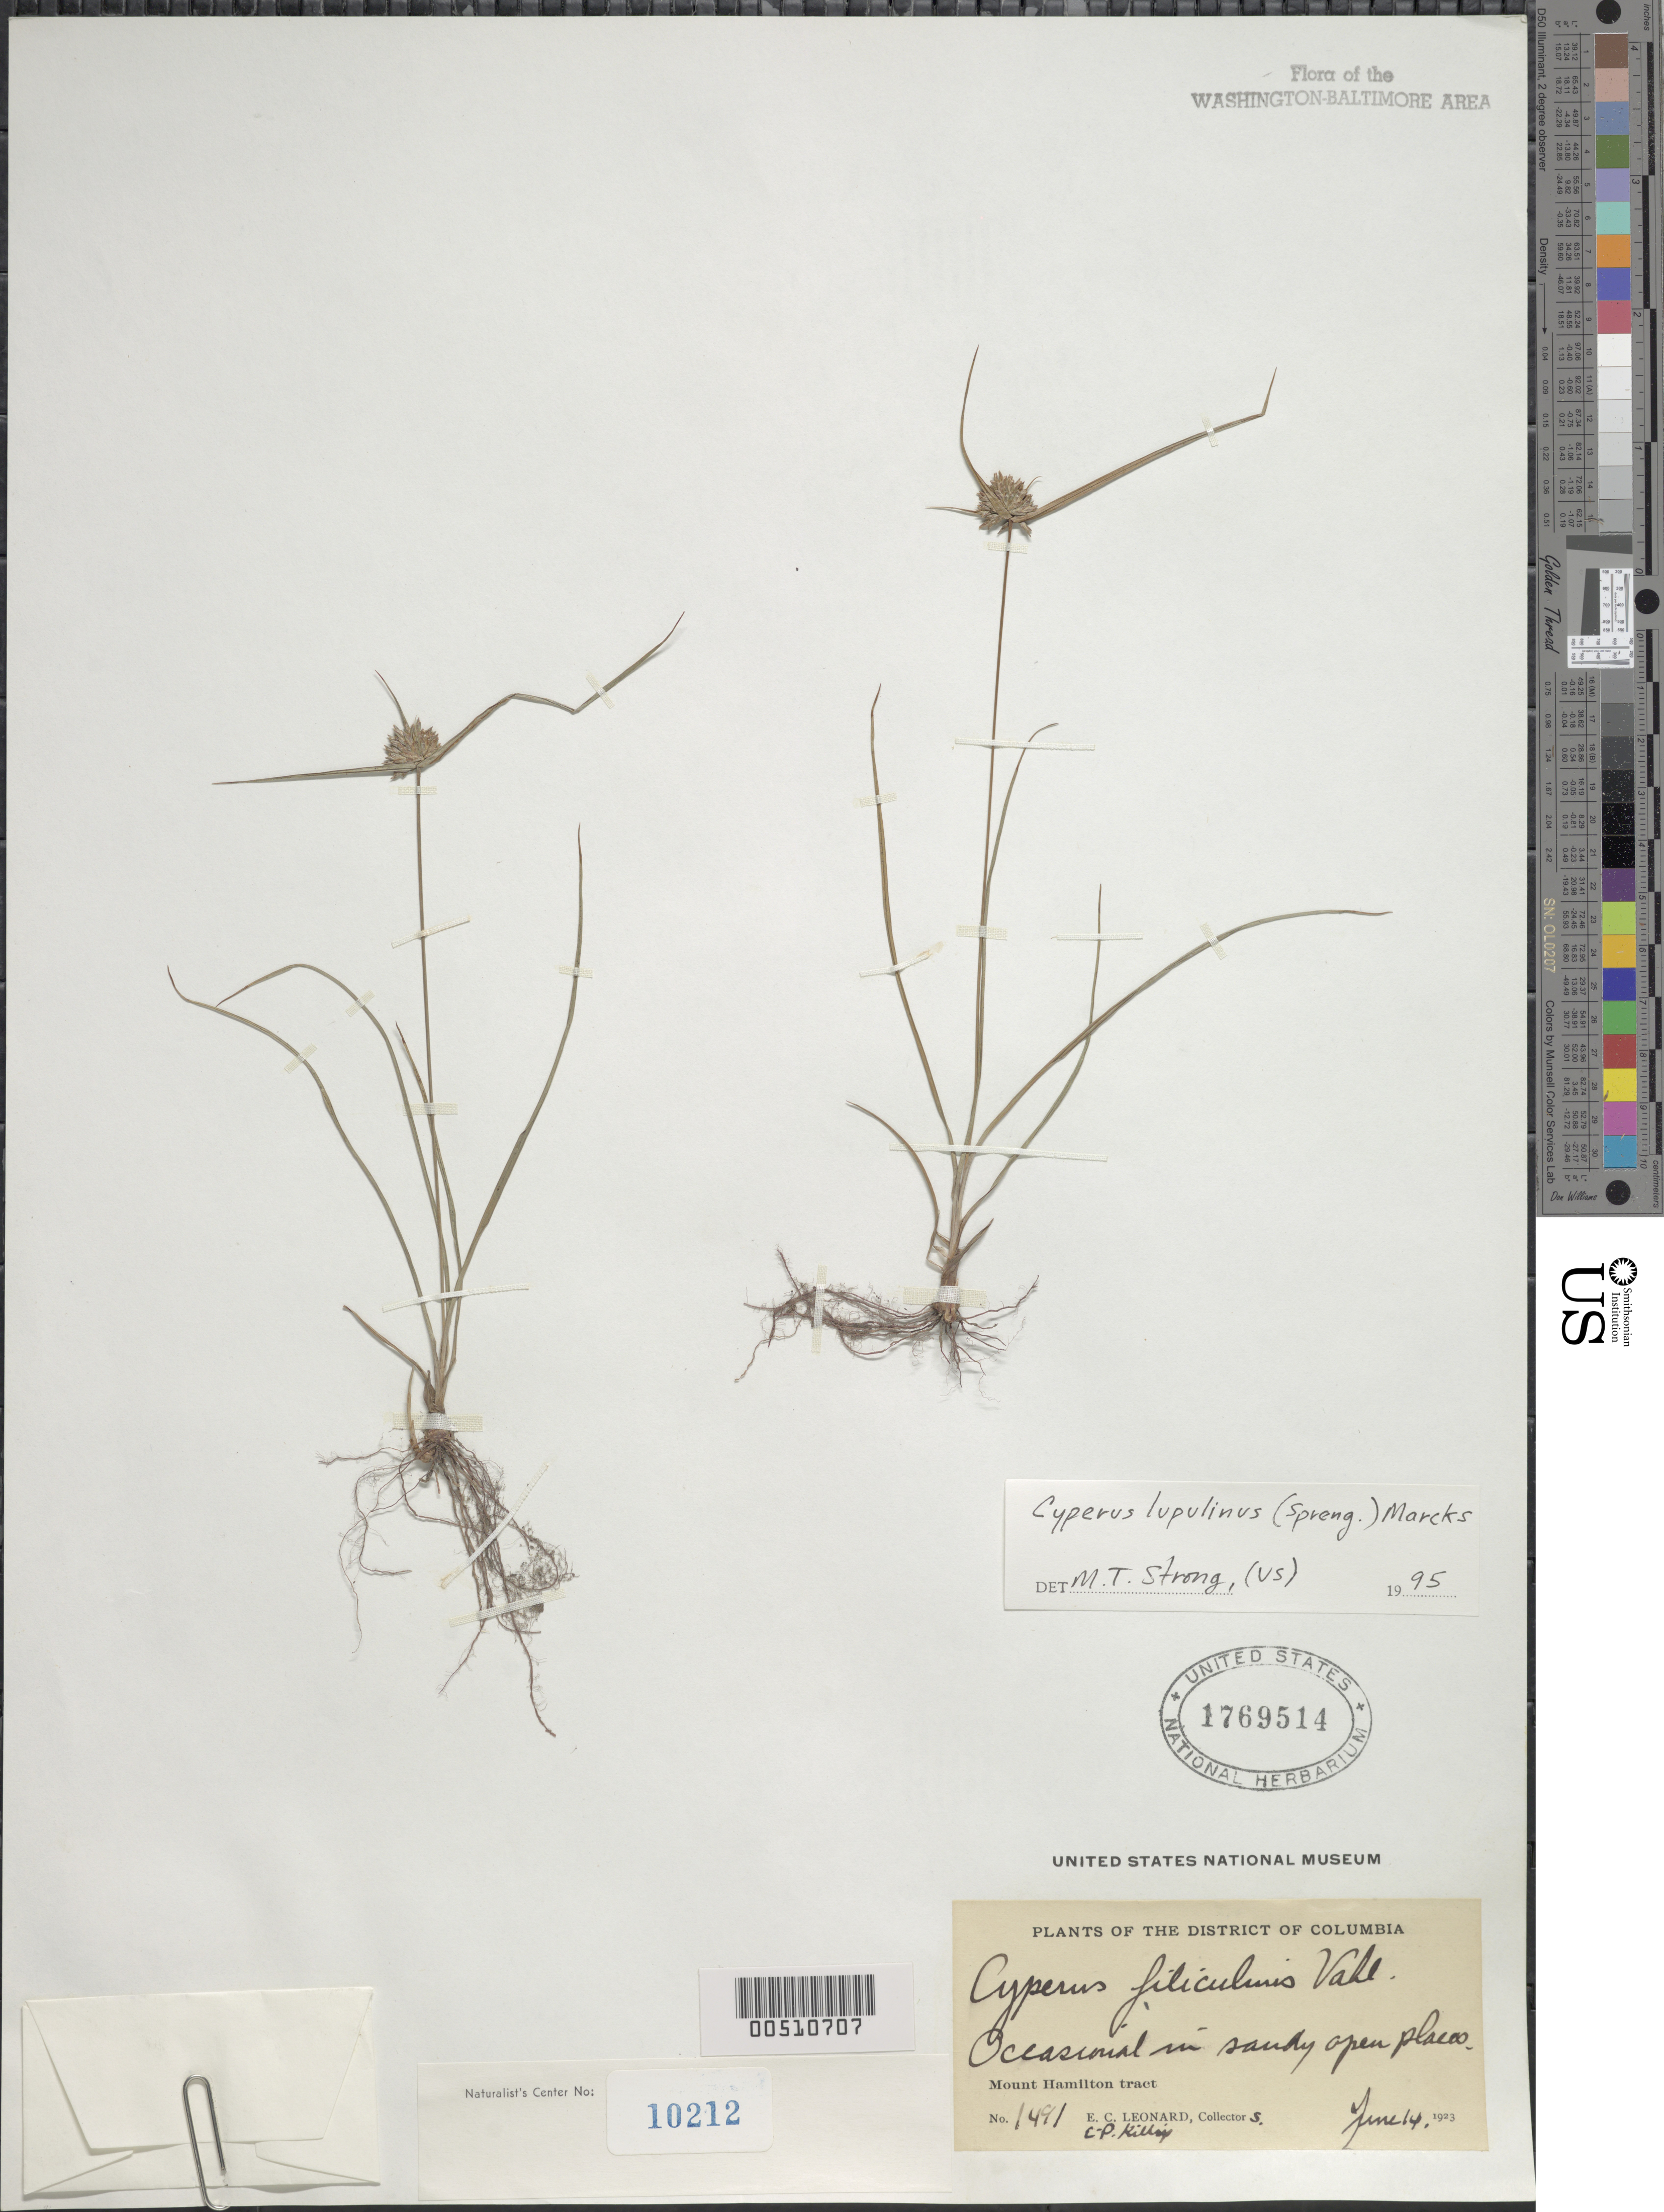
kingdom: Plantae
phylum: Tracheophyta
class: Liliopsida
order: Poales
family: Cyperaceae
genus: Cyperus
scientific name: Cyperus lupulinus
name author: (Spreng.) Marcks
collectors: E. C. Leonard & E. P. Killip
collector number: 1491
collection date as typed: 14 Jun 1923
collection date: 1923-06-14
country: United States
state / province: District of Columbia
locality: Mount Hamilton Tract [National Arboretum]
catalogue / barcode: US 1769514